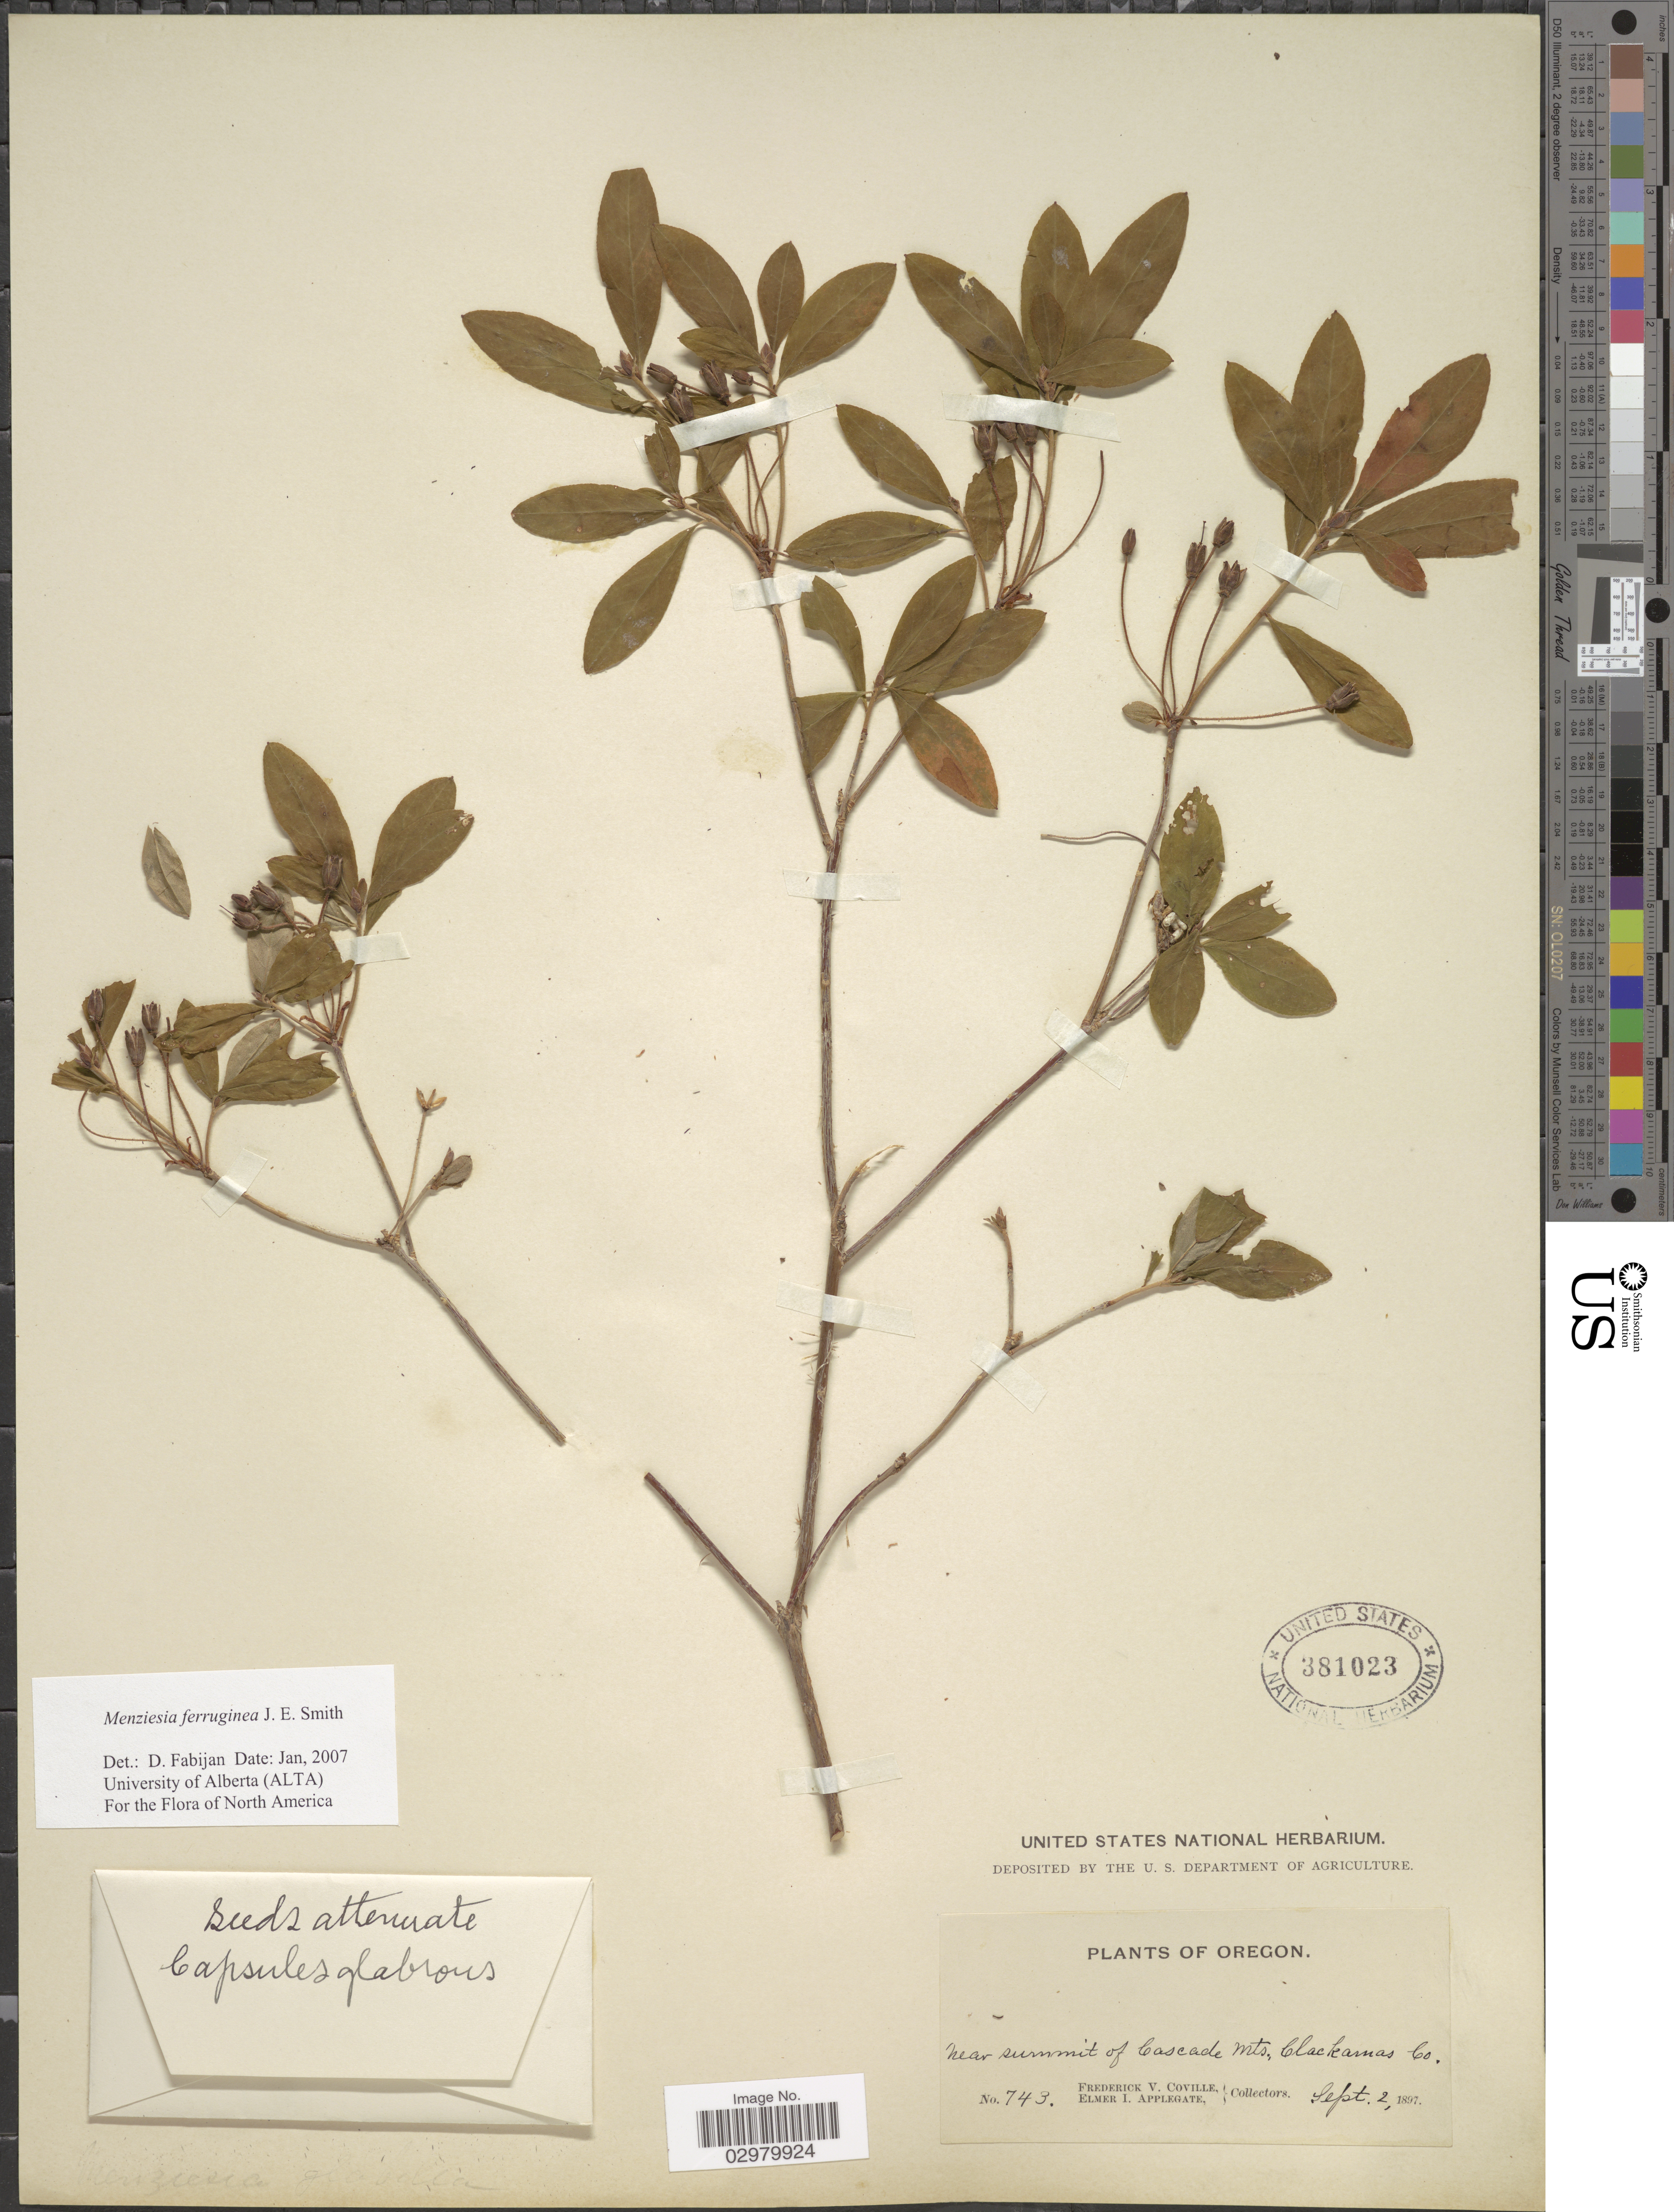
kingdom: Plantae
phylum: Tracheophyta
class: Magnoliopsida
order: Ericales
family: Ericaceae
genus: Menziesia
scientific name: Menziesia ferruginea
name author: Sm.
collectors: F. V. Coville & E. I. Applegate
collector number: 743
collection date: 1897-09-02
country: United States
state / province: Oregon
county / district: Clackamas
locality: Near summit of Cascade Mts., Clackamas Co.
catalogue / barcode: US 381023